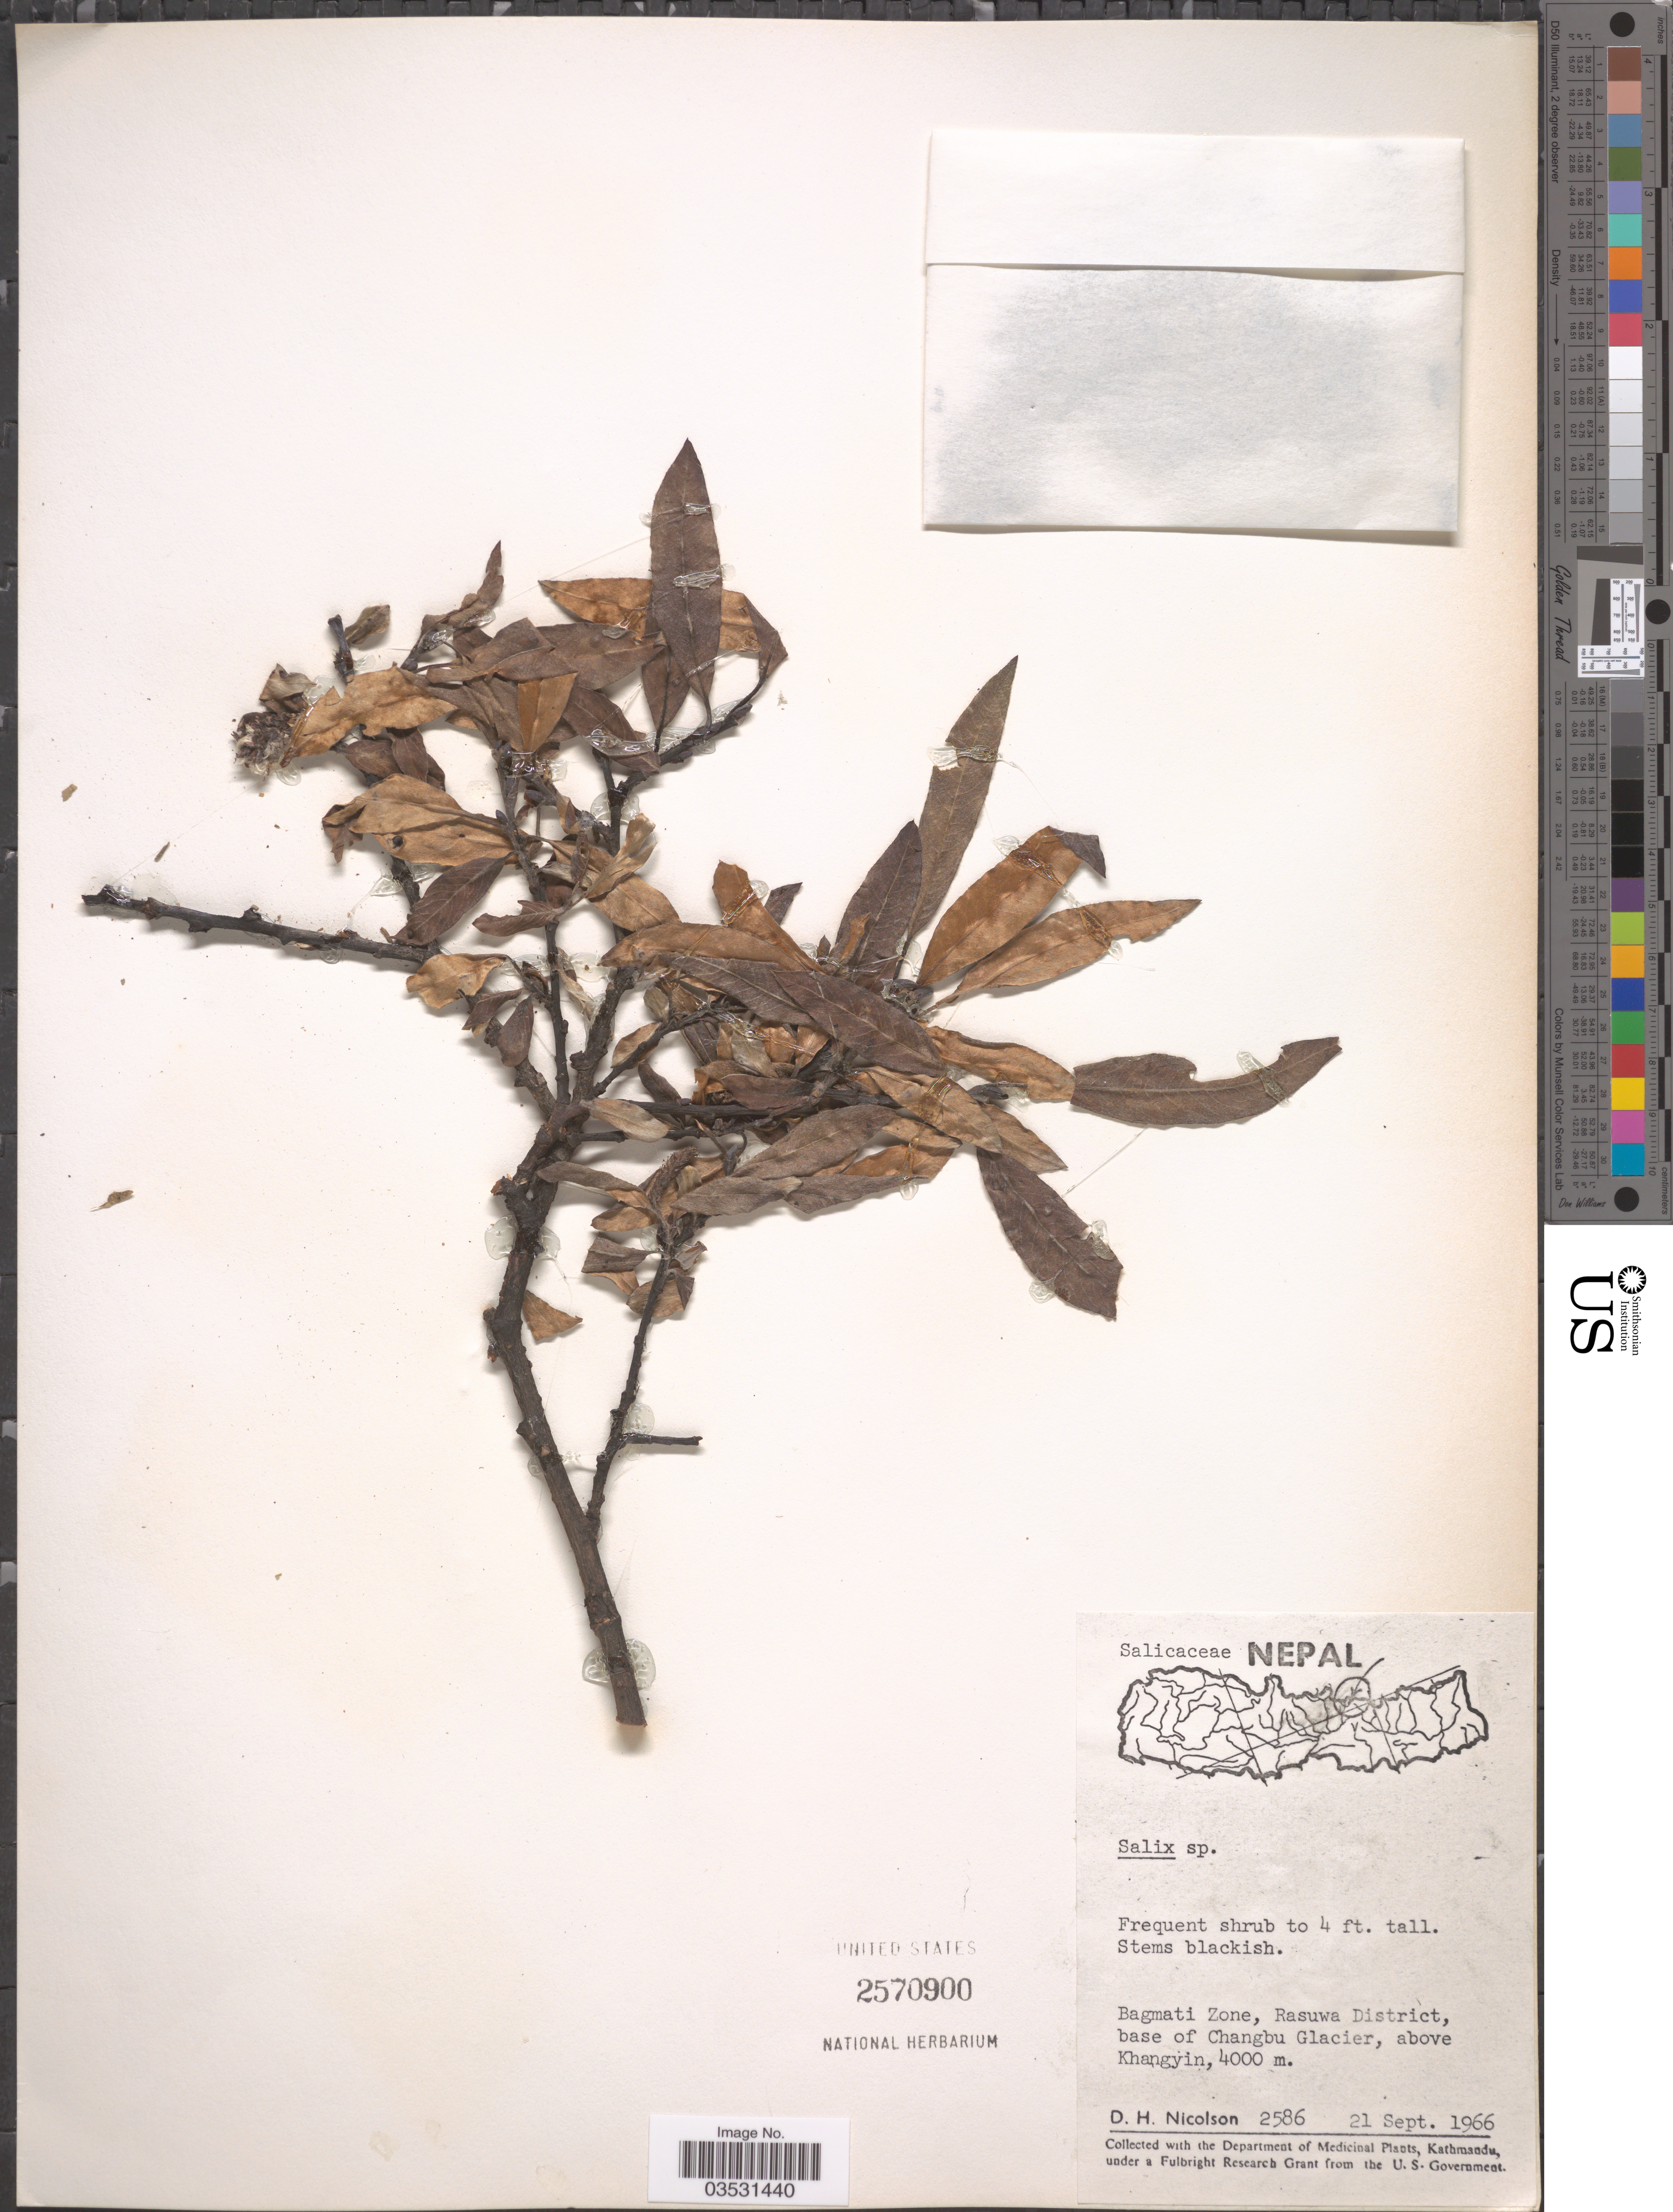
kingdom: Plantae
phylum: Tracheophyta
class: Magnoliopsida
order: Malpighiales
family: Salicaceae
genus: Salix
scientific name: Salix cordata x S. sericea Marshall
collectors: D. H. Nicolson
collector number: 2586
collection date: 1966-09-21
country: Nepal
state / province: Bagmati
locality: Bagmati Zone, Rasuwa District, base of Changbu Glacier, above Khangyin.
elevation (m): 4000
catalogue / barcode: US 2570900